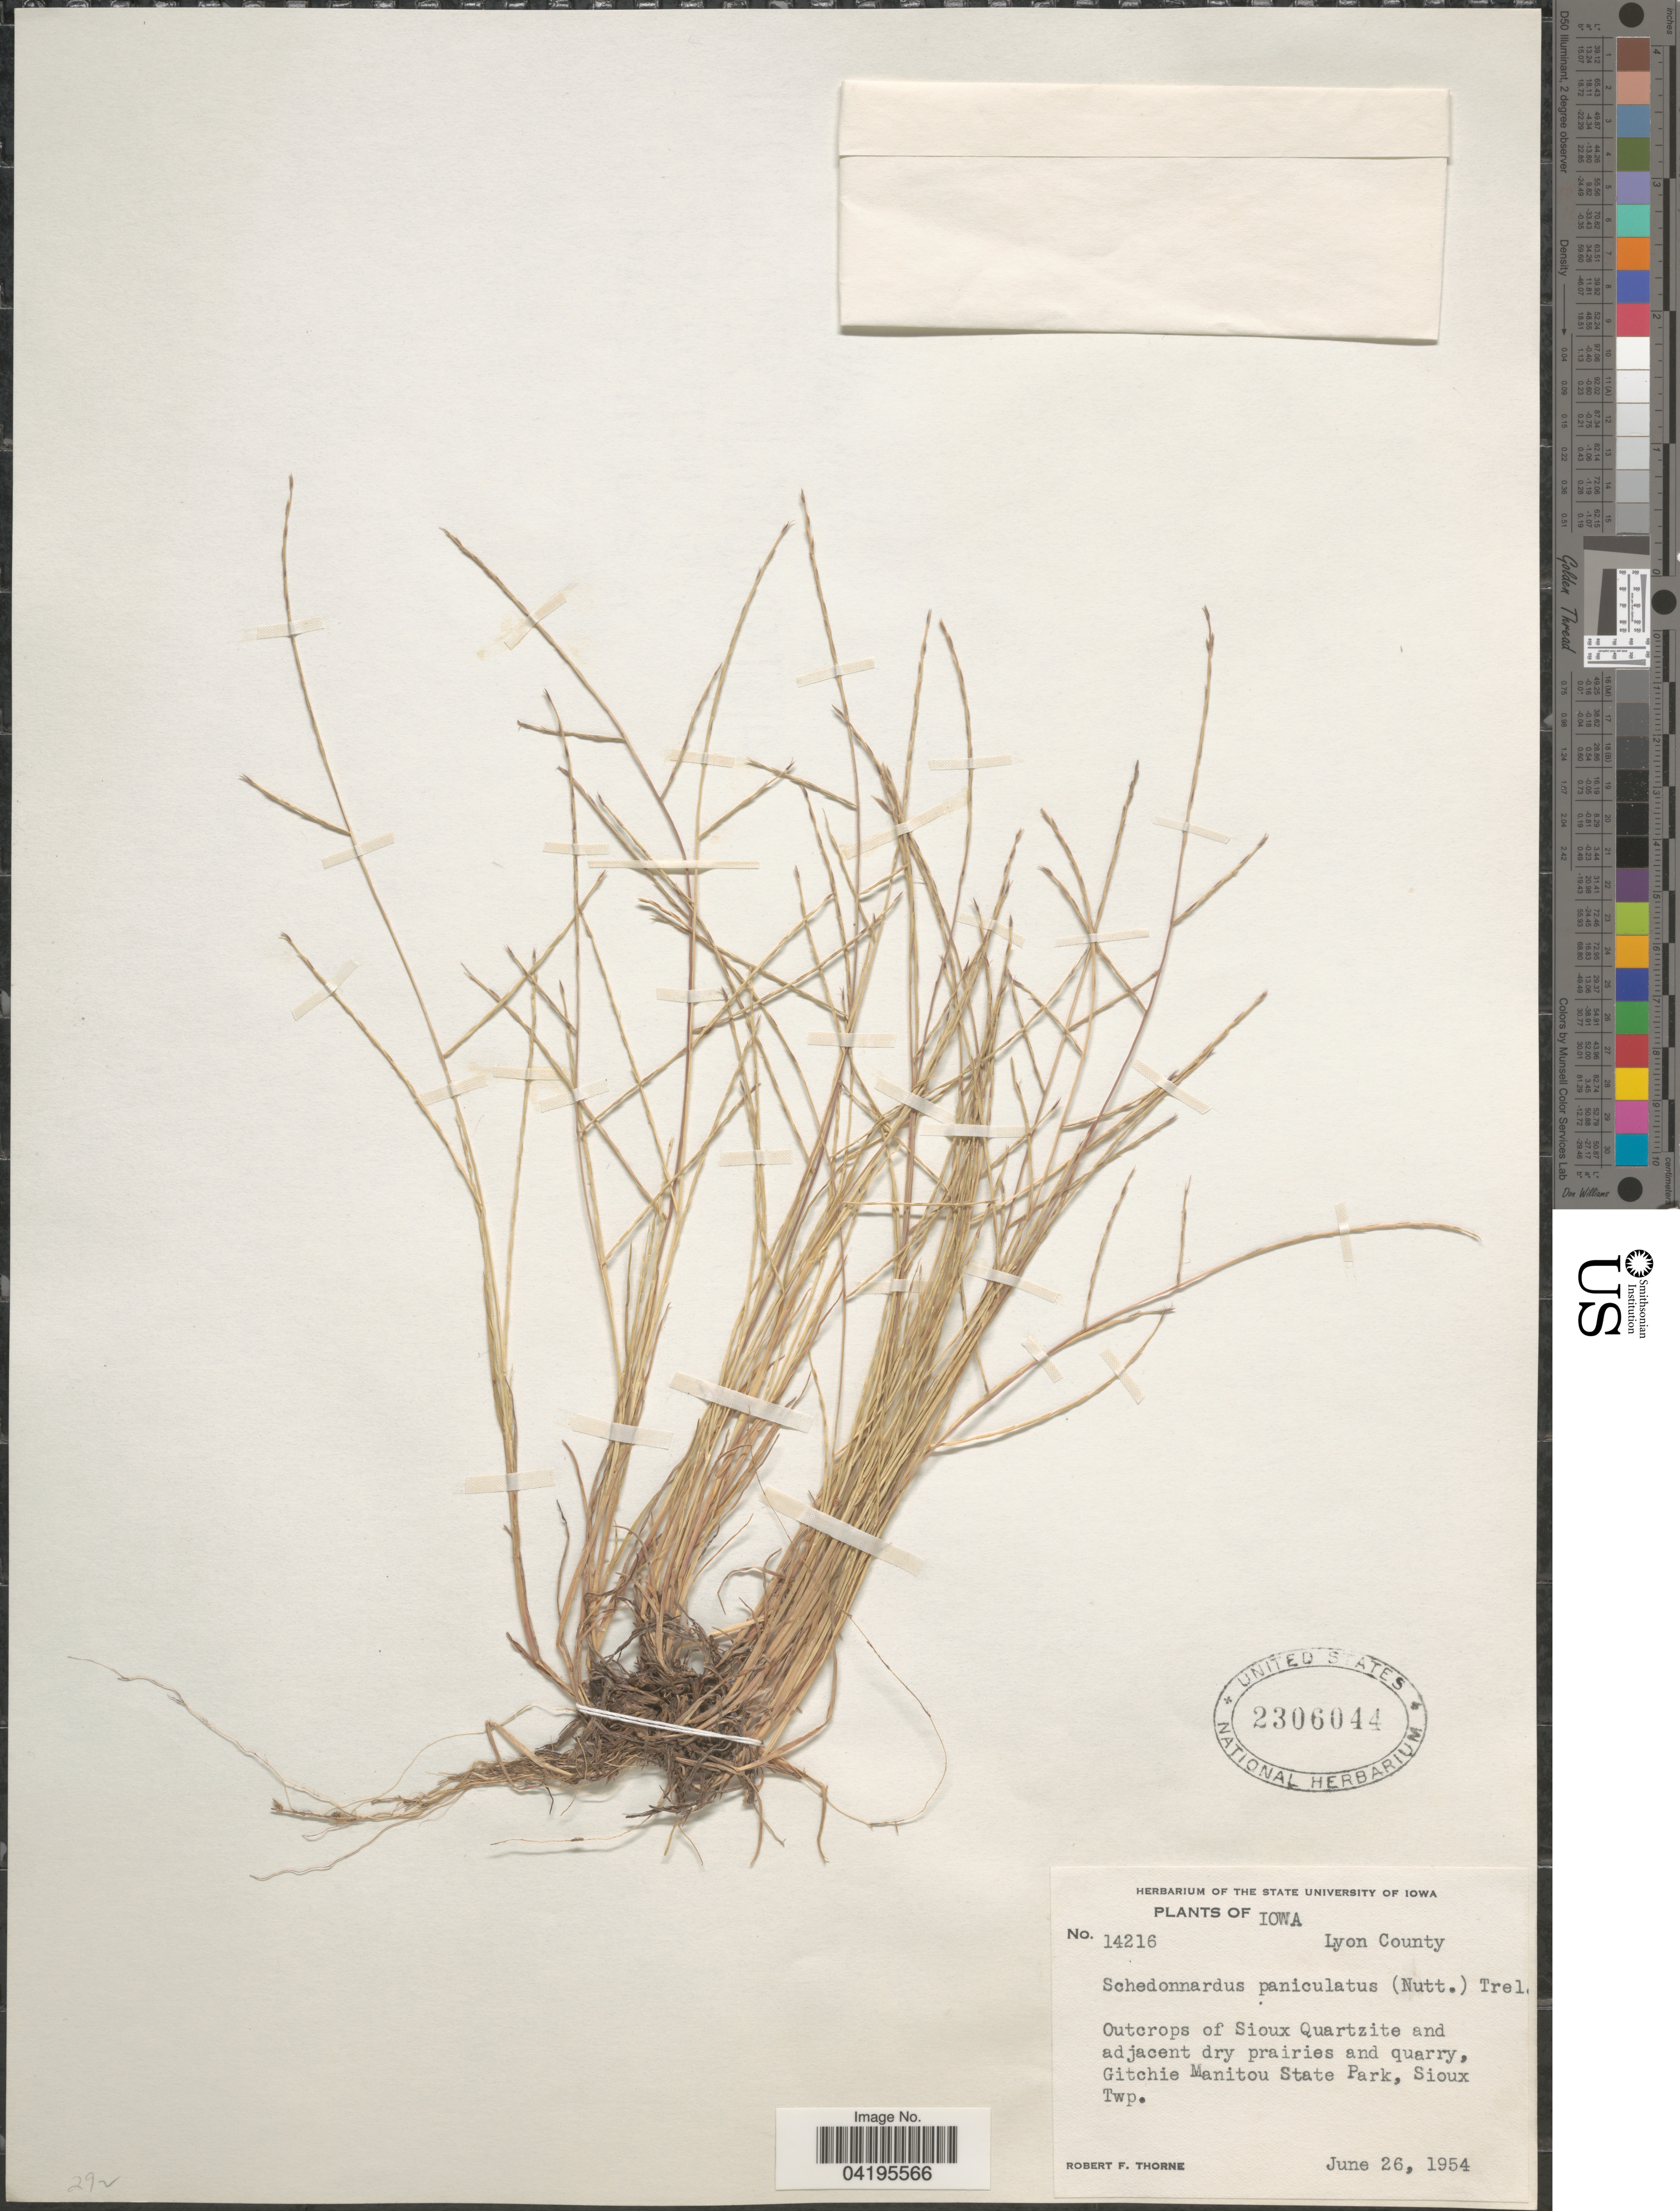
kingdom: Plantae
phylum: Tracheophyta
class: Liliopsida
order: Poales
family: Poaceae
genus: Muhlenbergia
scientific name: Muhlenbergia paniculata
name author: (Nutt.) Columbus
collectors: R. F. Thorne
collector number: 14216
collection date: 1954-06-26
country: United States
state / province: Iowa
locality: Lyon County. Outcrops of Sioux Quartzite and adjacent dry prairies and quarry, Gitchie Manitou State Park, Sioux Twp.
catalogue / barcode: US 2306044